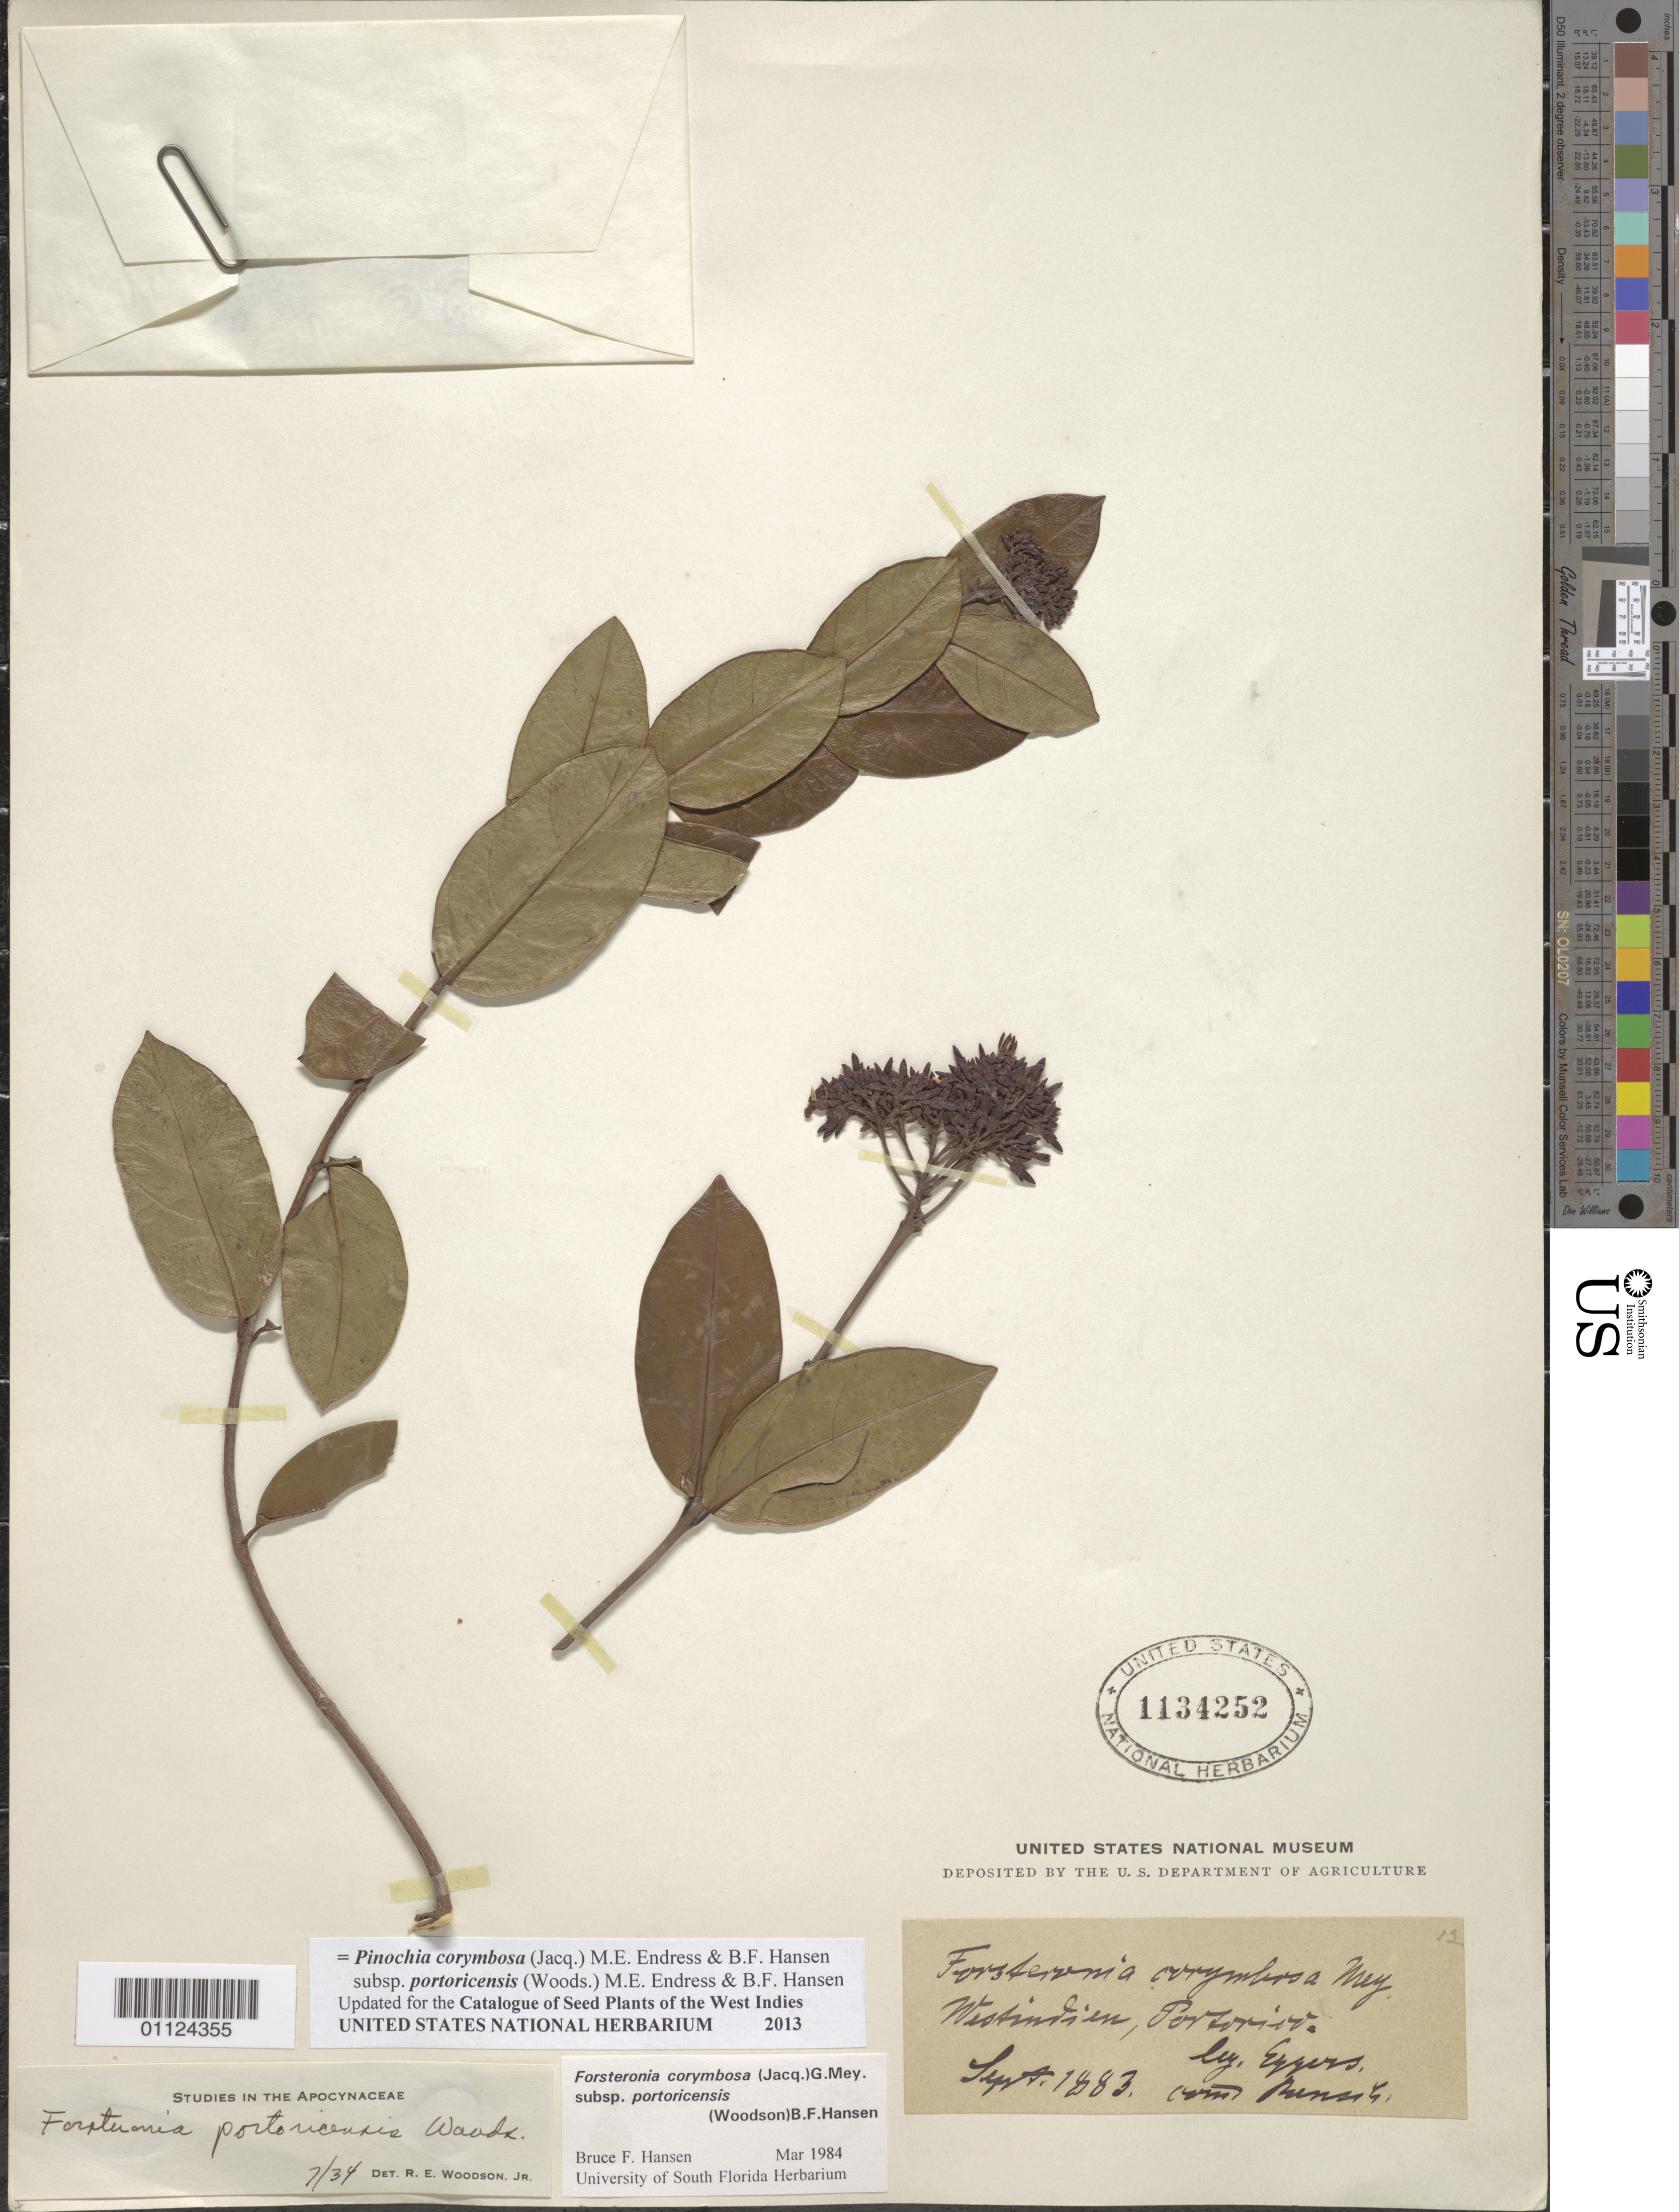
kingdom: Plantae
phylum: Tracheophyta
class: Magnoliopsida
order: Gentianales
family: Apocynaceae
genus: Pinochia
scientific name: Pinochia corymbosa subsp. portoricensis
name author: (Woodson) M.E. Endress & B.F. Hansen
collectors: H. F. A. von Eggers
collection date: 1883-09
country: Puerto Rico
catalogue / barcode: US 1134252